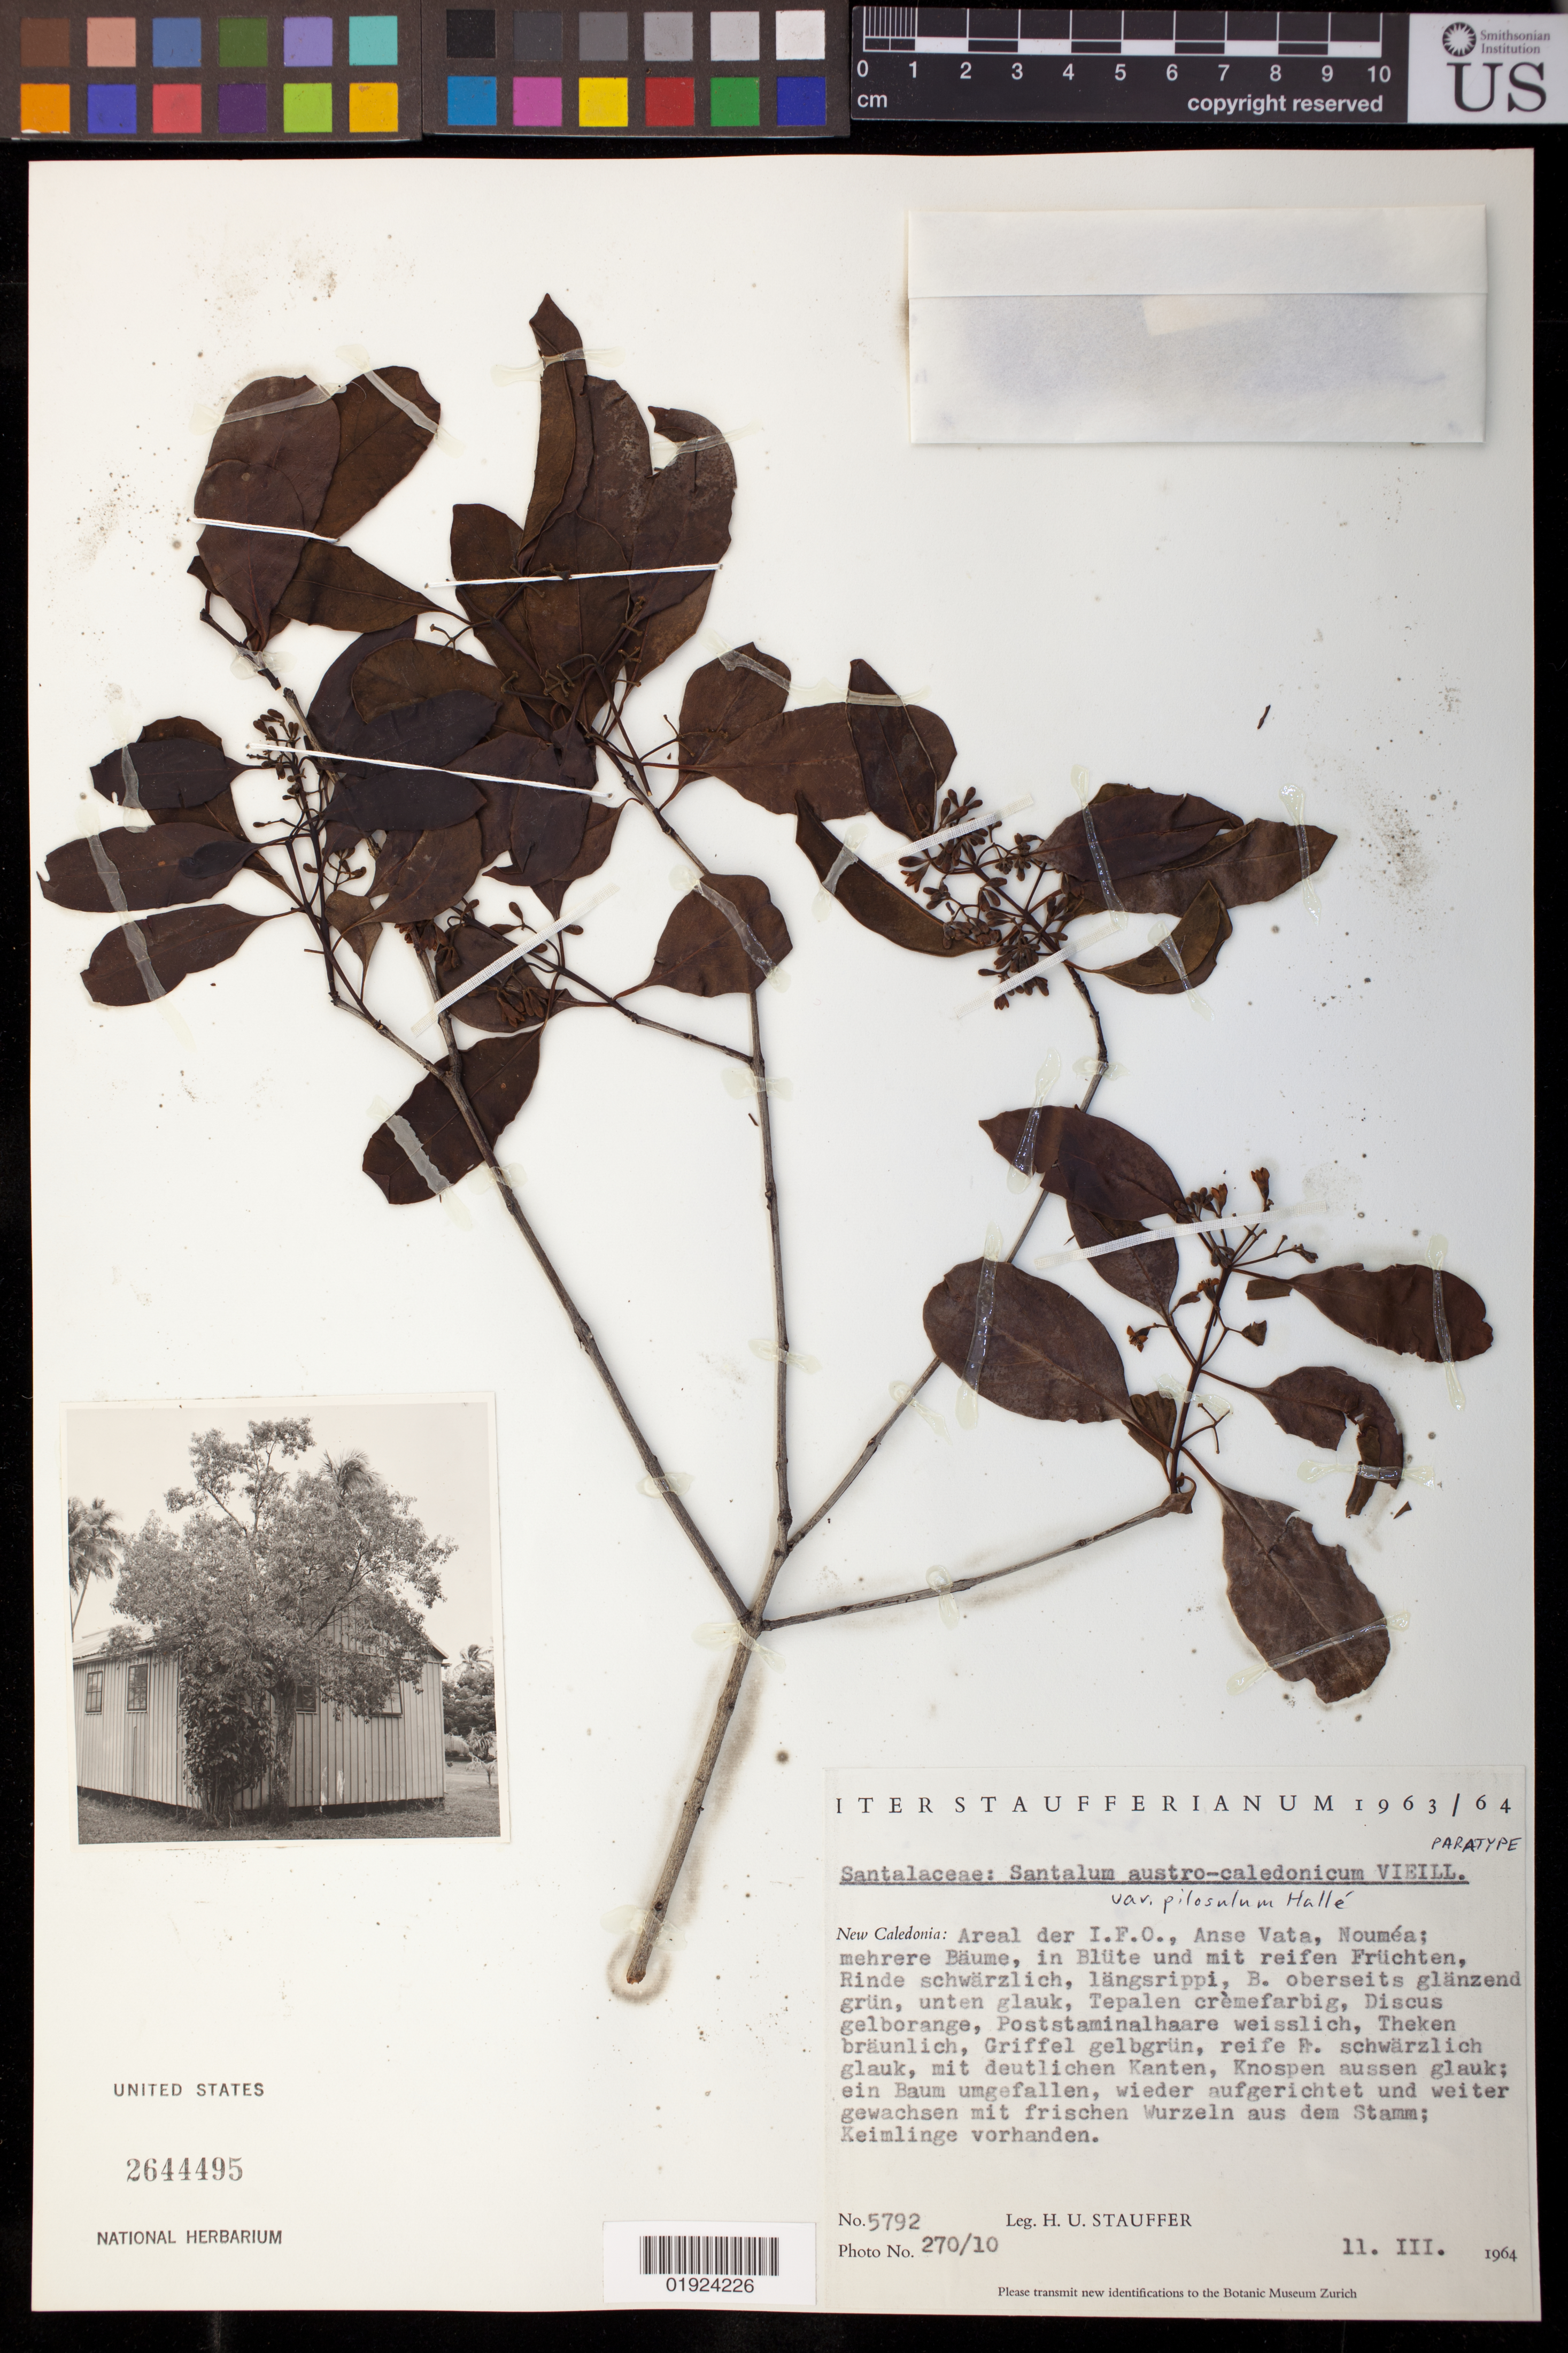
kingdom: Plantae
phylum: Tracheophyta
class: Magnoliopsida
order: Santalales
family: Santalaceae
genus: Santalum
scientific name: Santalum austrocaledonicum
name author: Vieill.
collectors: H. U. Stauffer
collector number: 5792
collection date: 1964-03-11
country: New Caledonia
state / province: South Province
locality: Areal der I.F.O., Anse Vata, Noumea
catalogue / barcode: US 2644495